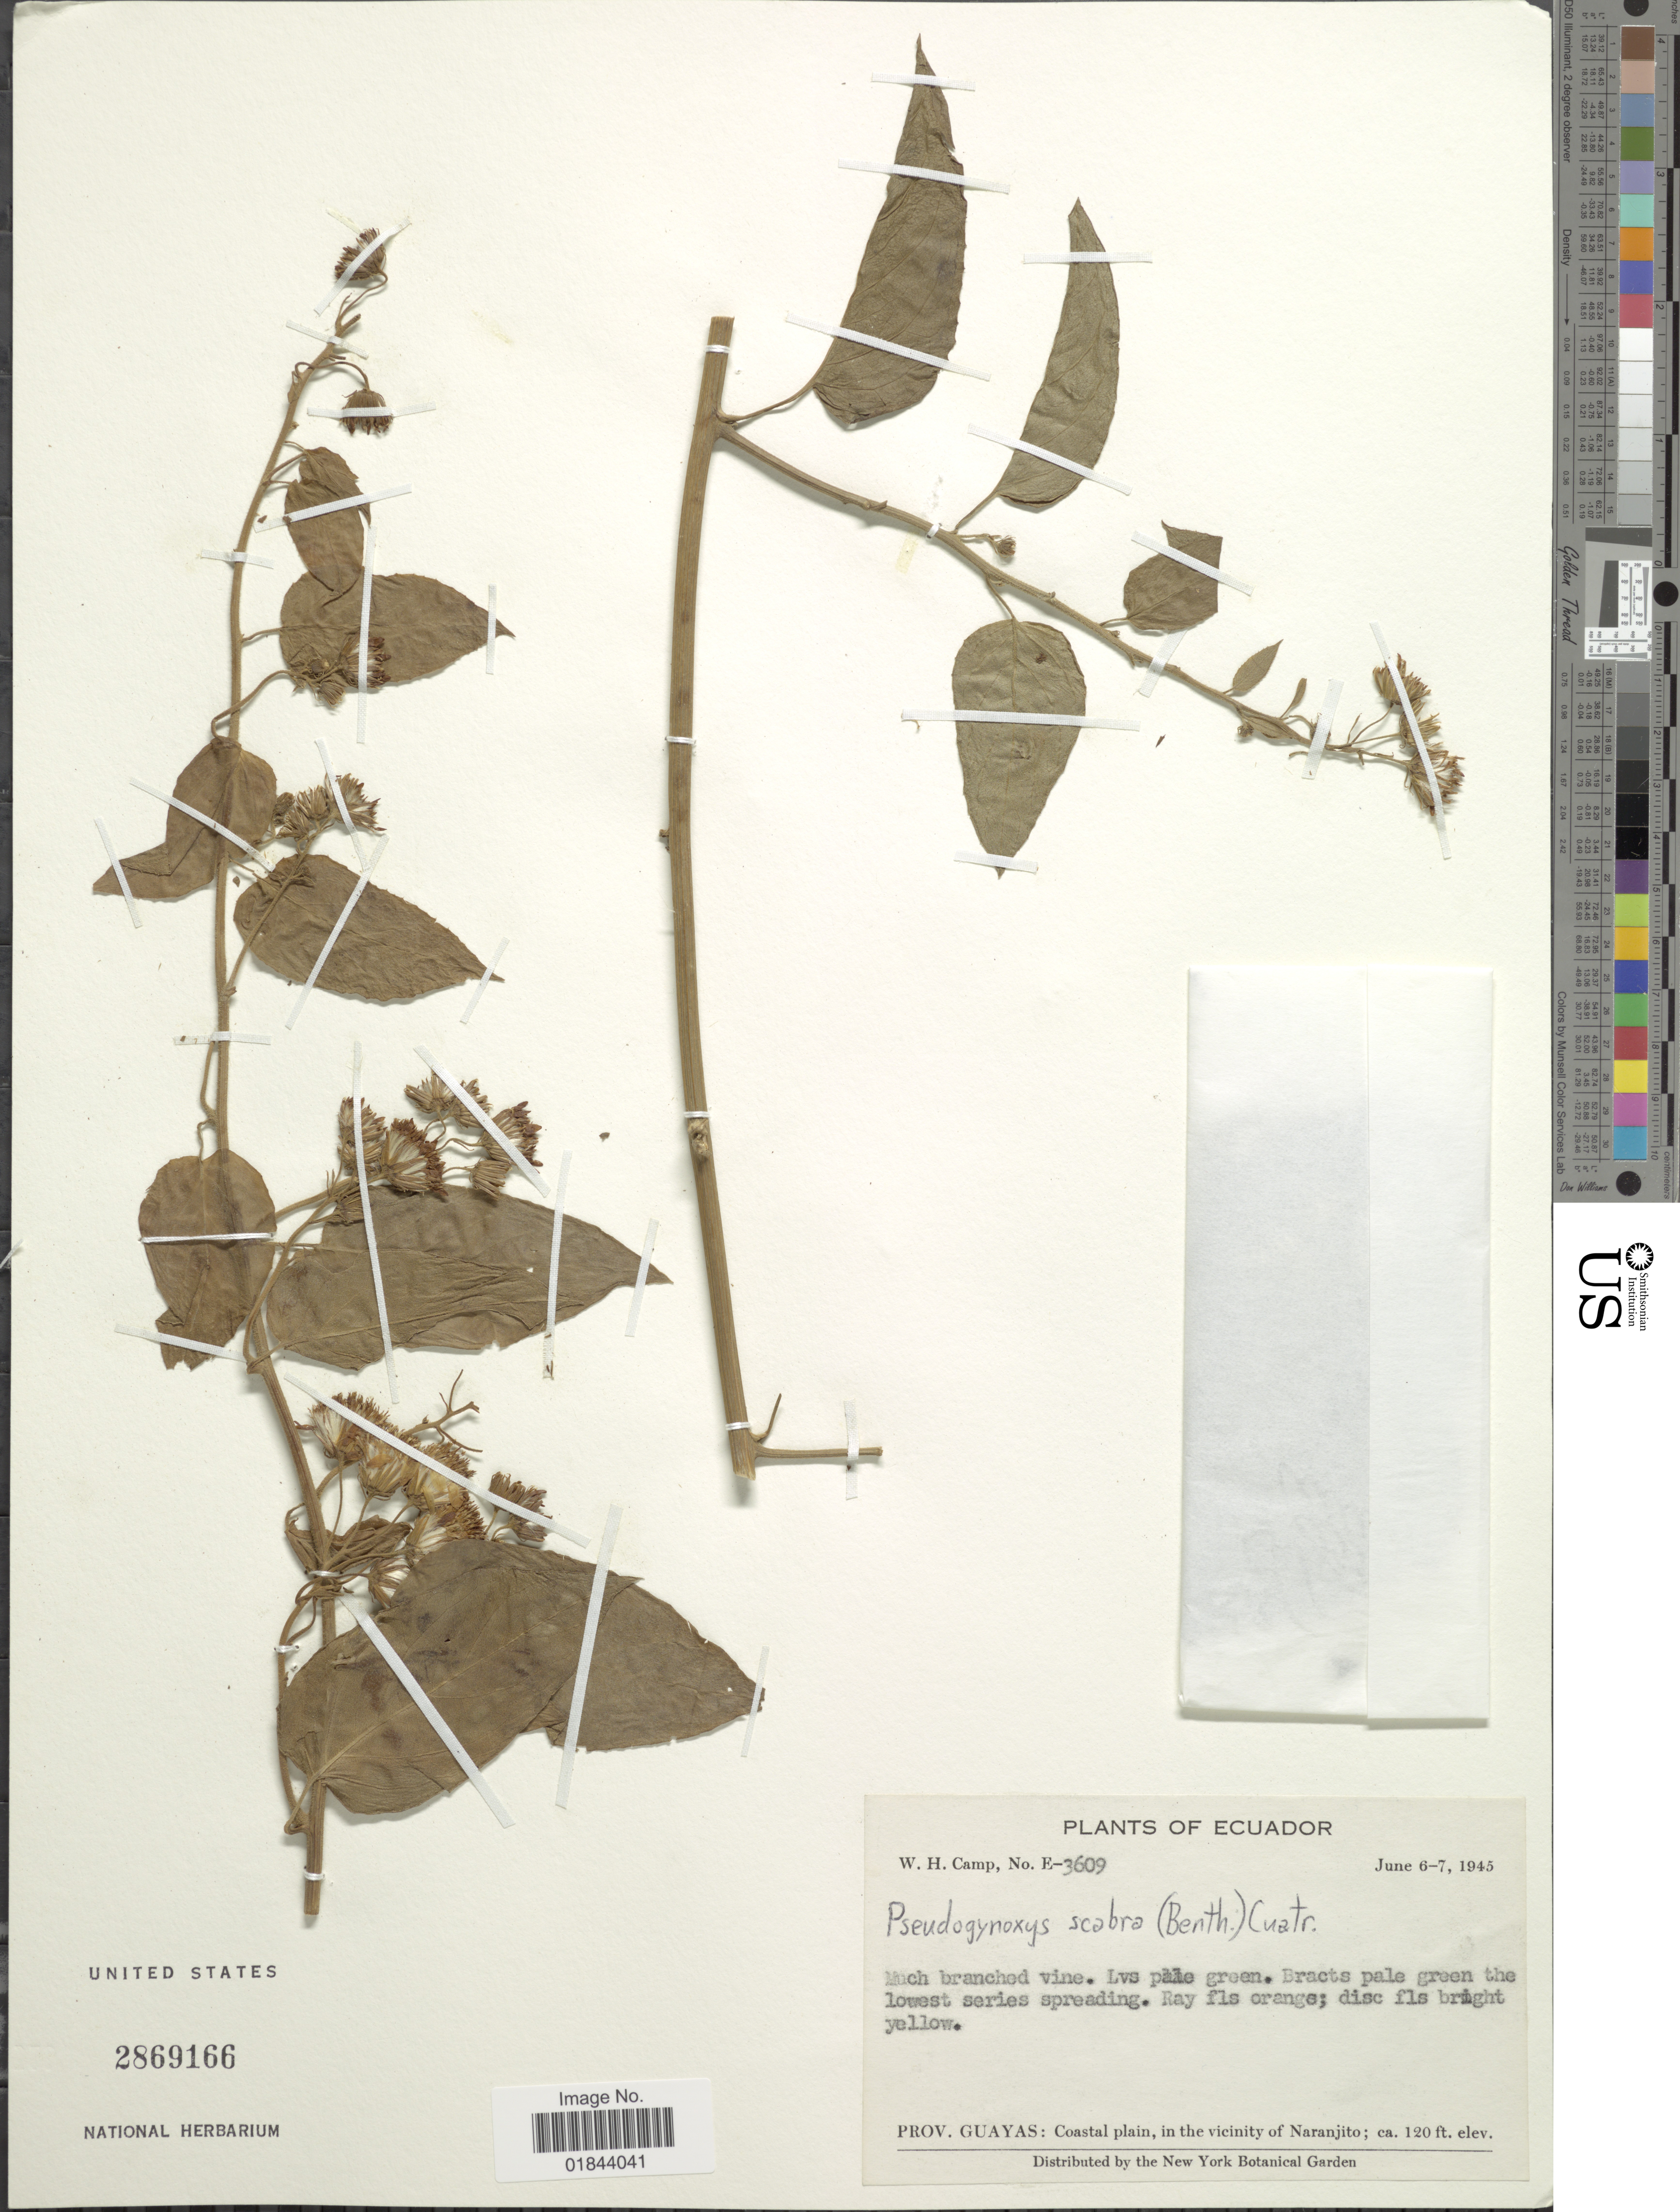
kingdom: Plantae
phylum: Tracheophyta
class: Magnoliopsida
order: Asterales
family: Asteraceae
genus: Pseudogynoxys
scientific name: Pseudogynoxys scabra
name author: (Benth.) Cuatrec.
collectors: W. H. Camp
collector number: E-3609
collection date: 1945-06-06/1945-06-07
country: Ecuador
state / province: Guayas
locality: Coastal plain, in the vicinity of Naranjito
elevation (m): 37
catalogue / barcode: US 2869166